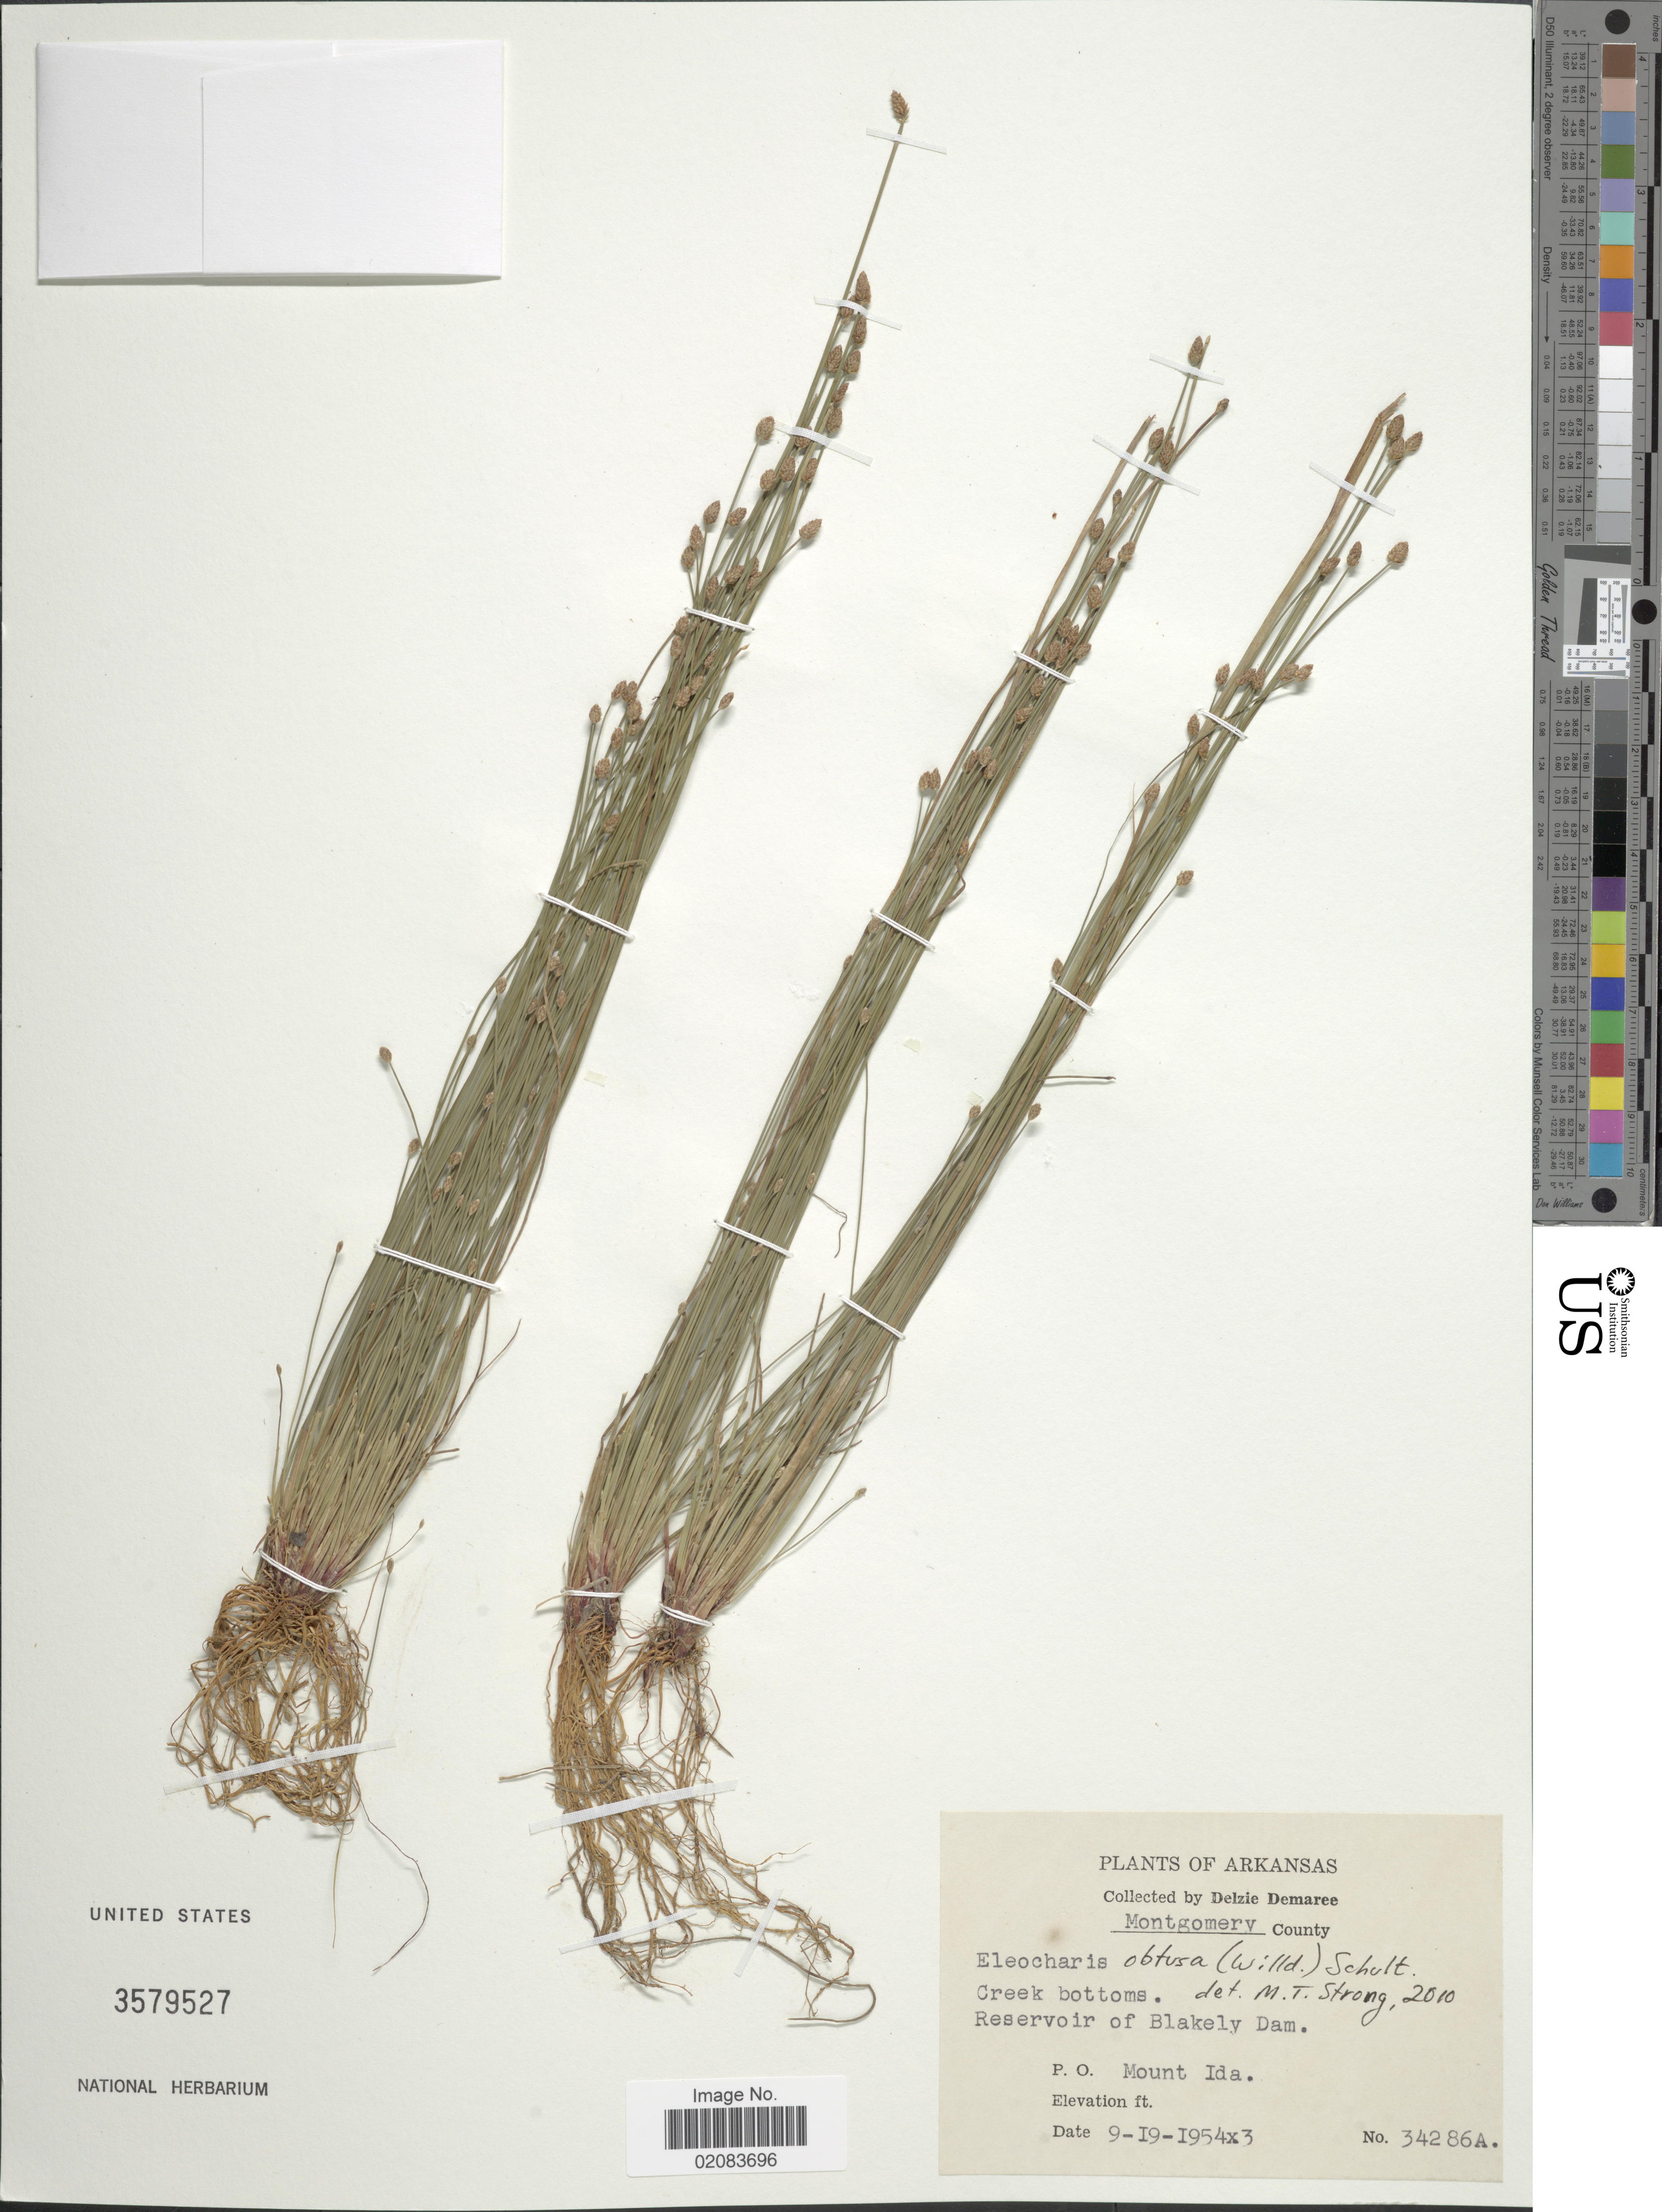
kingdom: Plantae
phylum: Tracheophyta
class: Liliopsida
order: Poales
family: Cyperaceae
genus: Eleocharis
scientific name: Eleocharis obtusa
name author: (Willd.) Schult.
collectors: D. Demaree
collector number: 34286A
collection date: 1954-09-19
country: United States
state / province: Arkansas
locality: Montgomery County, Creek bottoms, Reservoir of Blakely Dam. P.O. Mount Ida.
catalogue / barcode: US 3579527